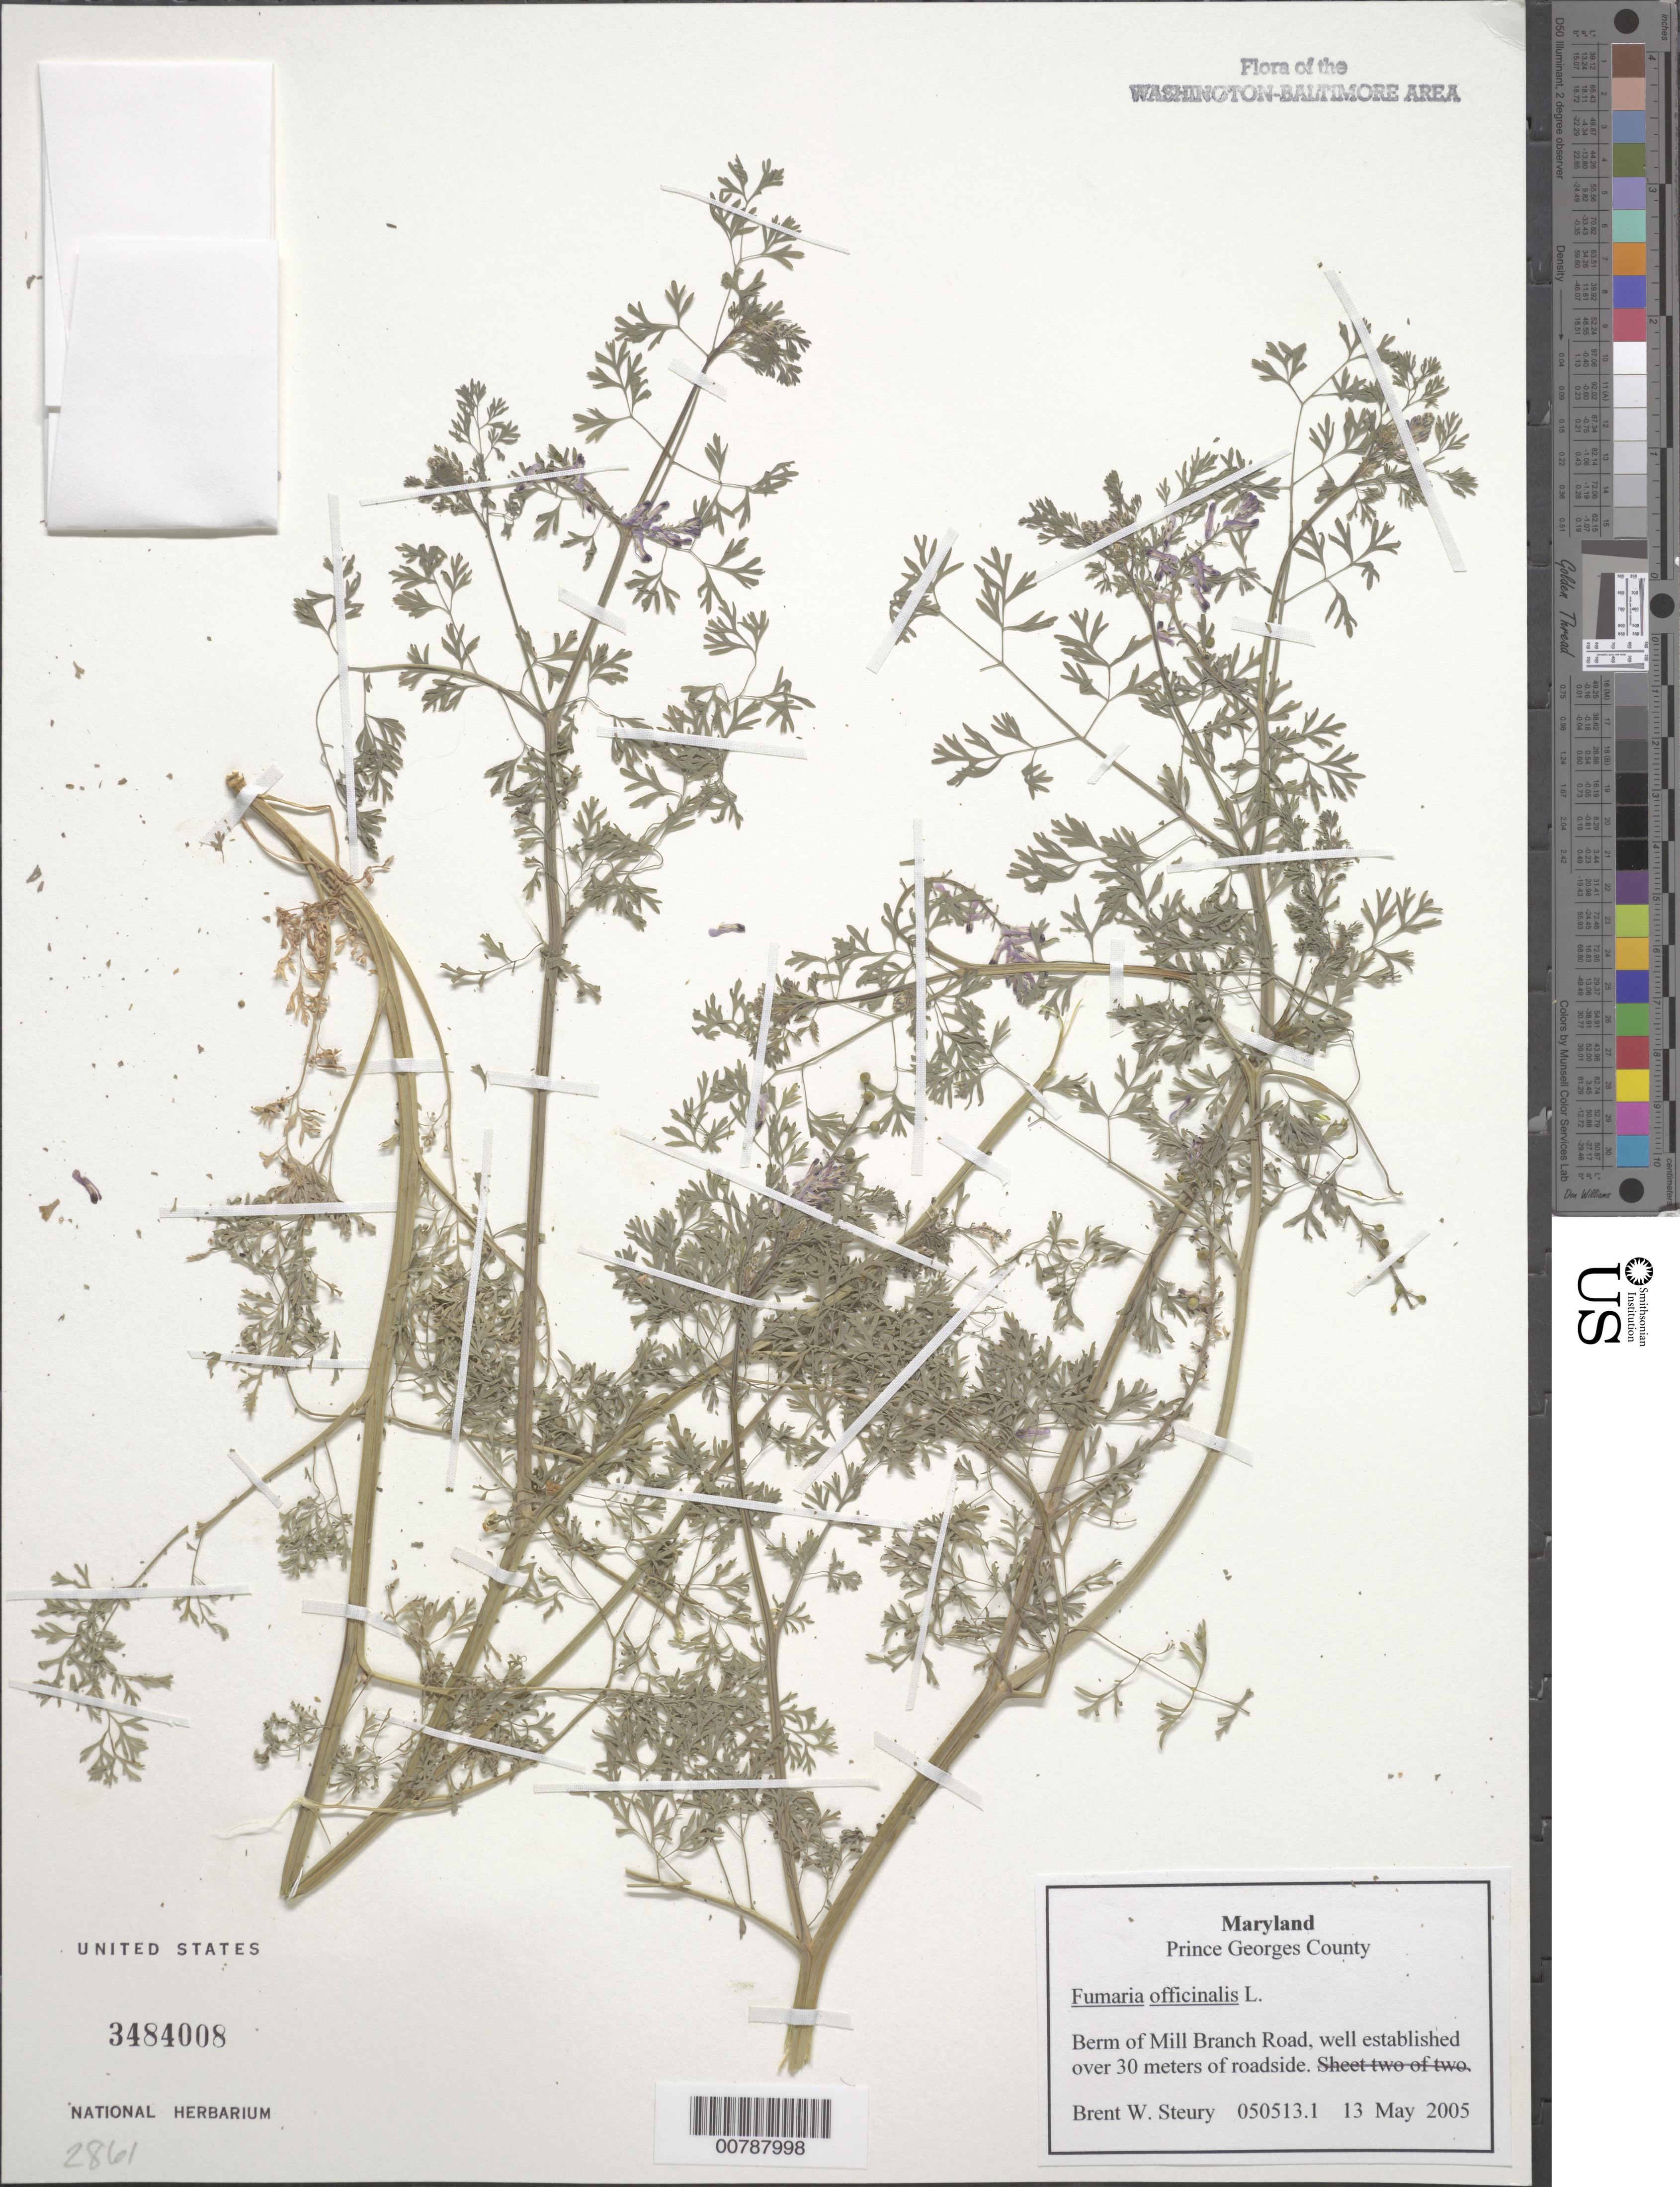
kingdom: Plantae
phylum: Tracheophyta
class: Magnoliopsida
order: Ranunculales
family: Papaveraceae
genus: Fumaria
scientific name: Fumaria officinalis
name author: L.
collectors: B. Steury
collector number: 050513.1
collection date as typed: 13 May 2005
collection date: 2005-05-13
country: United States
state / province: Maryland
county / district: Prince George's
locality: Mill Branch Road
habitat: Berm of roadside.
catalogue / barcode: US 3484008